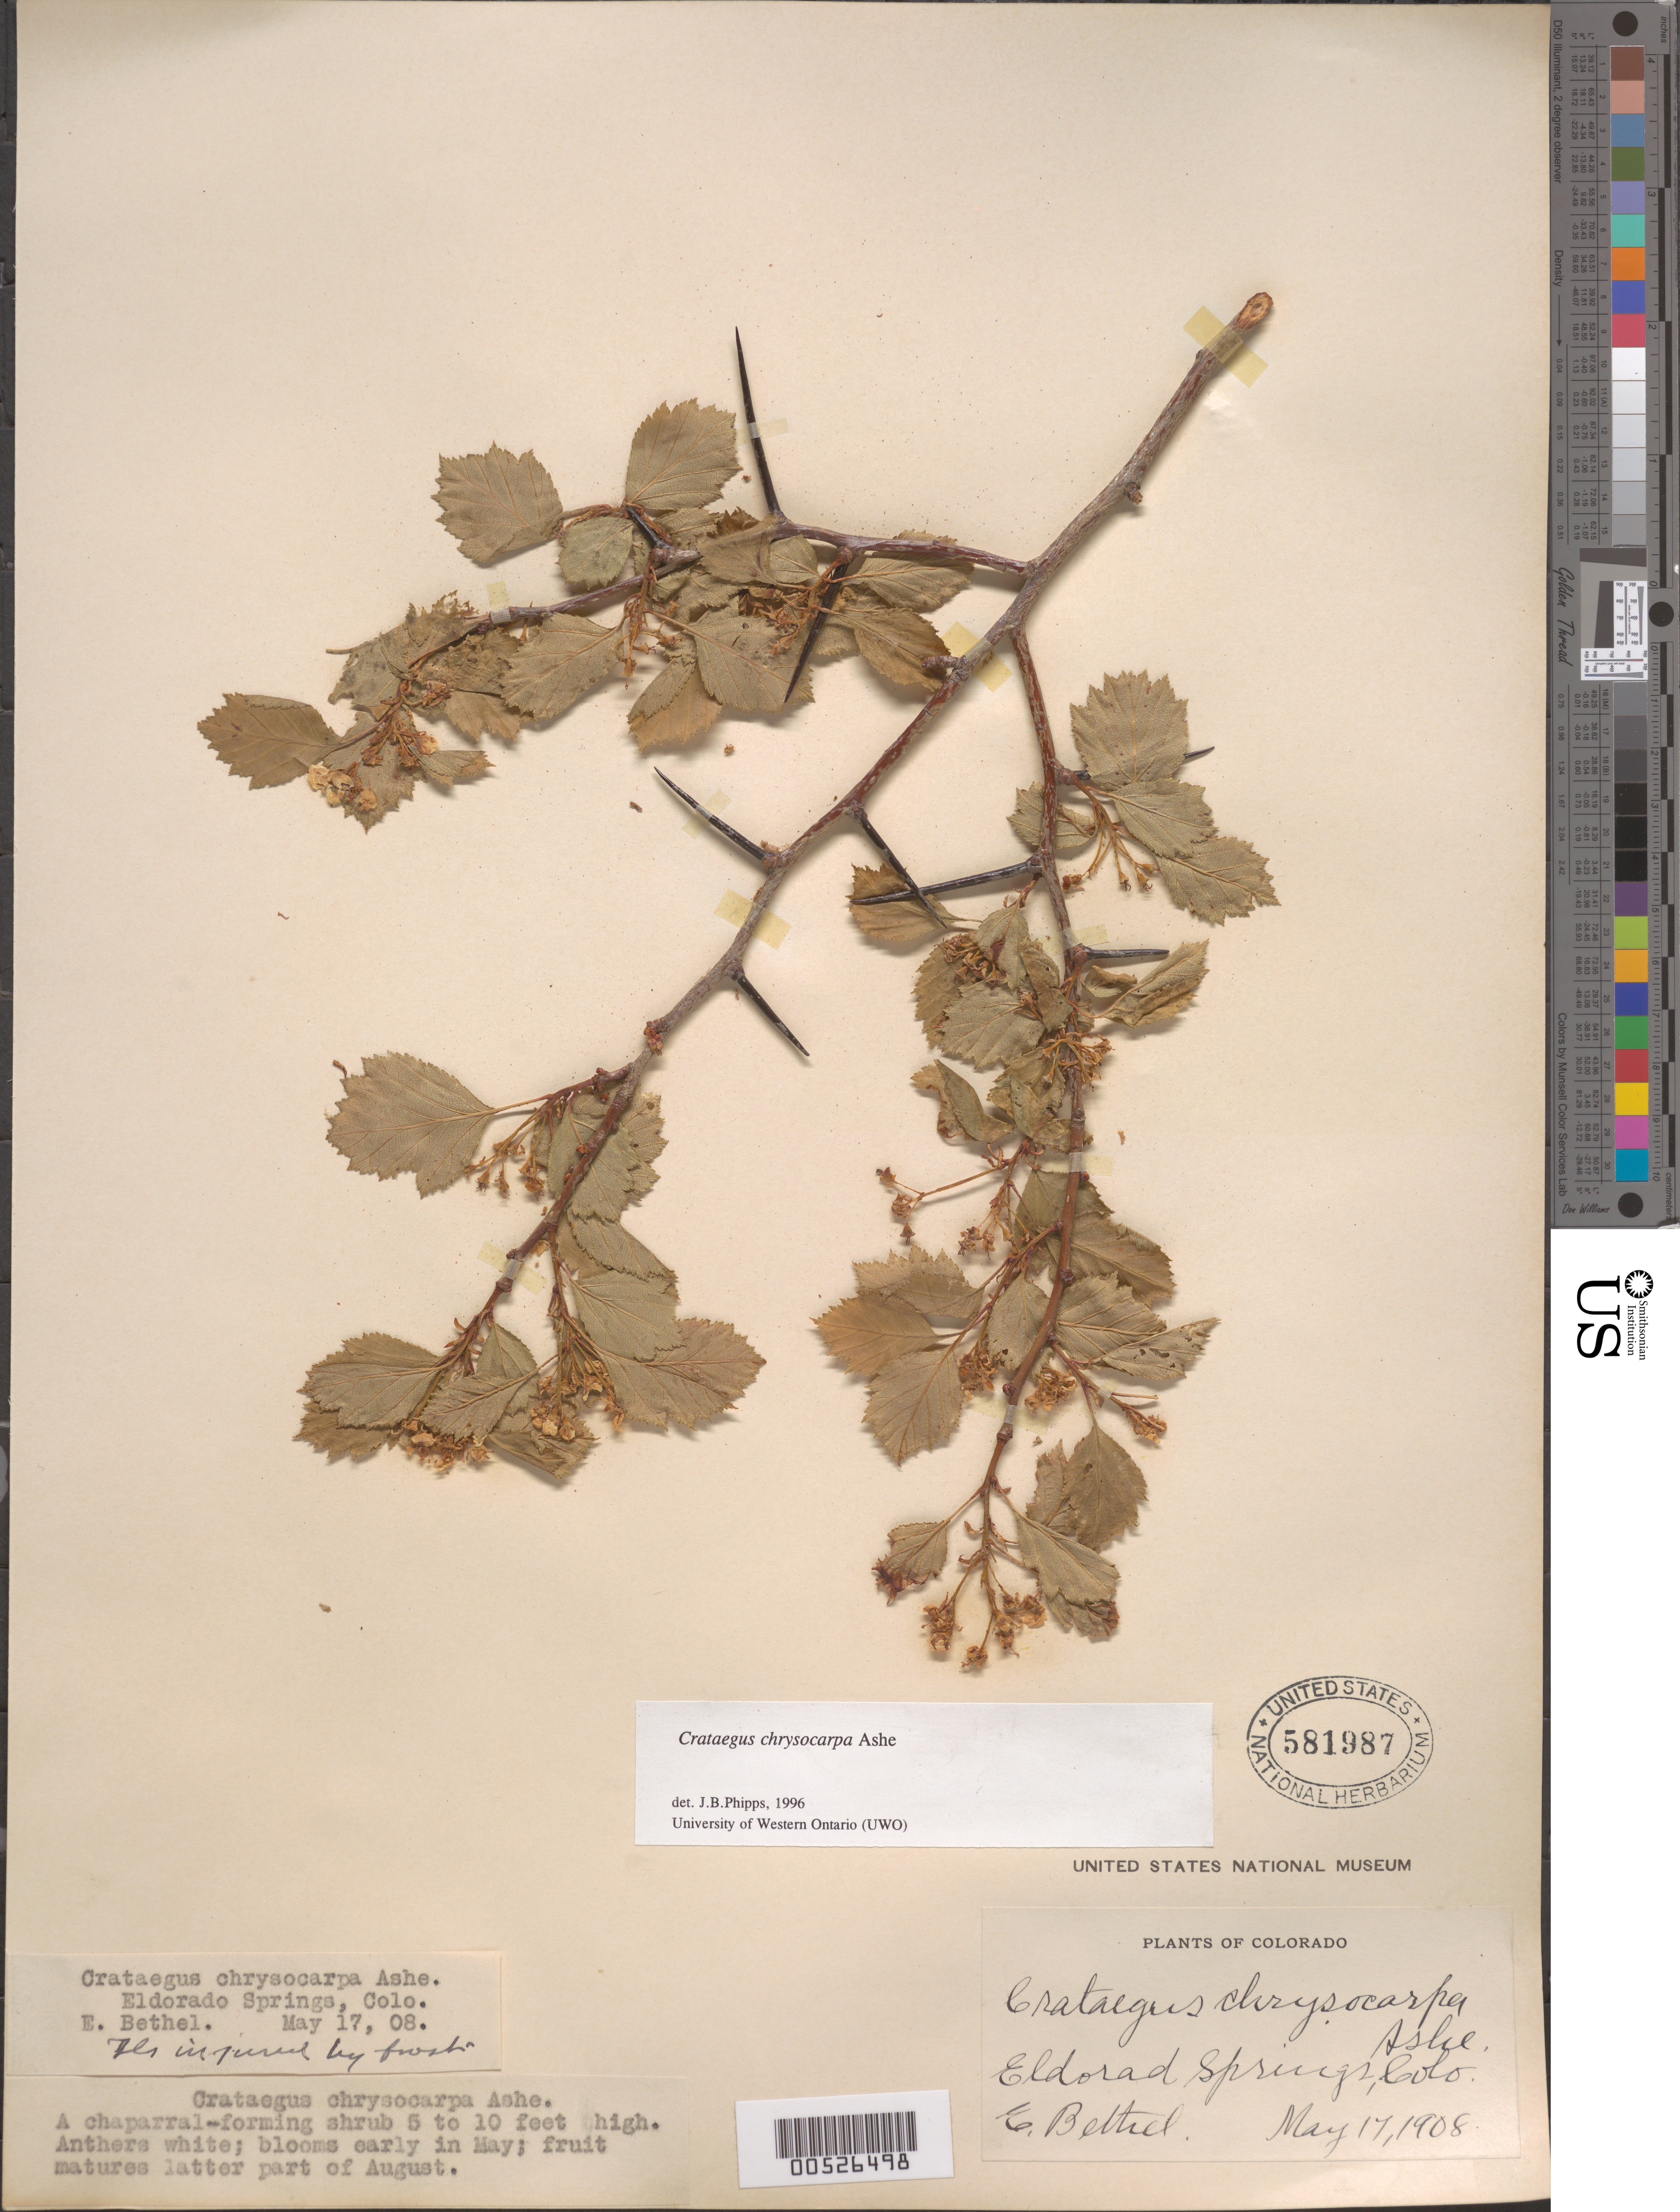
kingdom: Plantae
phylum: Tracheophyta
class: Magnoliopsida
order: Rosales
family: Rosaceae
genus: Crataegus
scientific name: Crataegus chrysocarpa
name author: Ashe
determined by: Phipps, James B., (UWO), University of Western Ontario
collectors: E. Bethel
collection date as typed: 17 May 1908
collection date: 1908-05-17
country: United States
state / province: Colorado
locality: Eldorado Springs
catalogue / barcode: US 581987